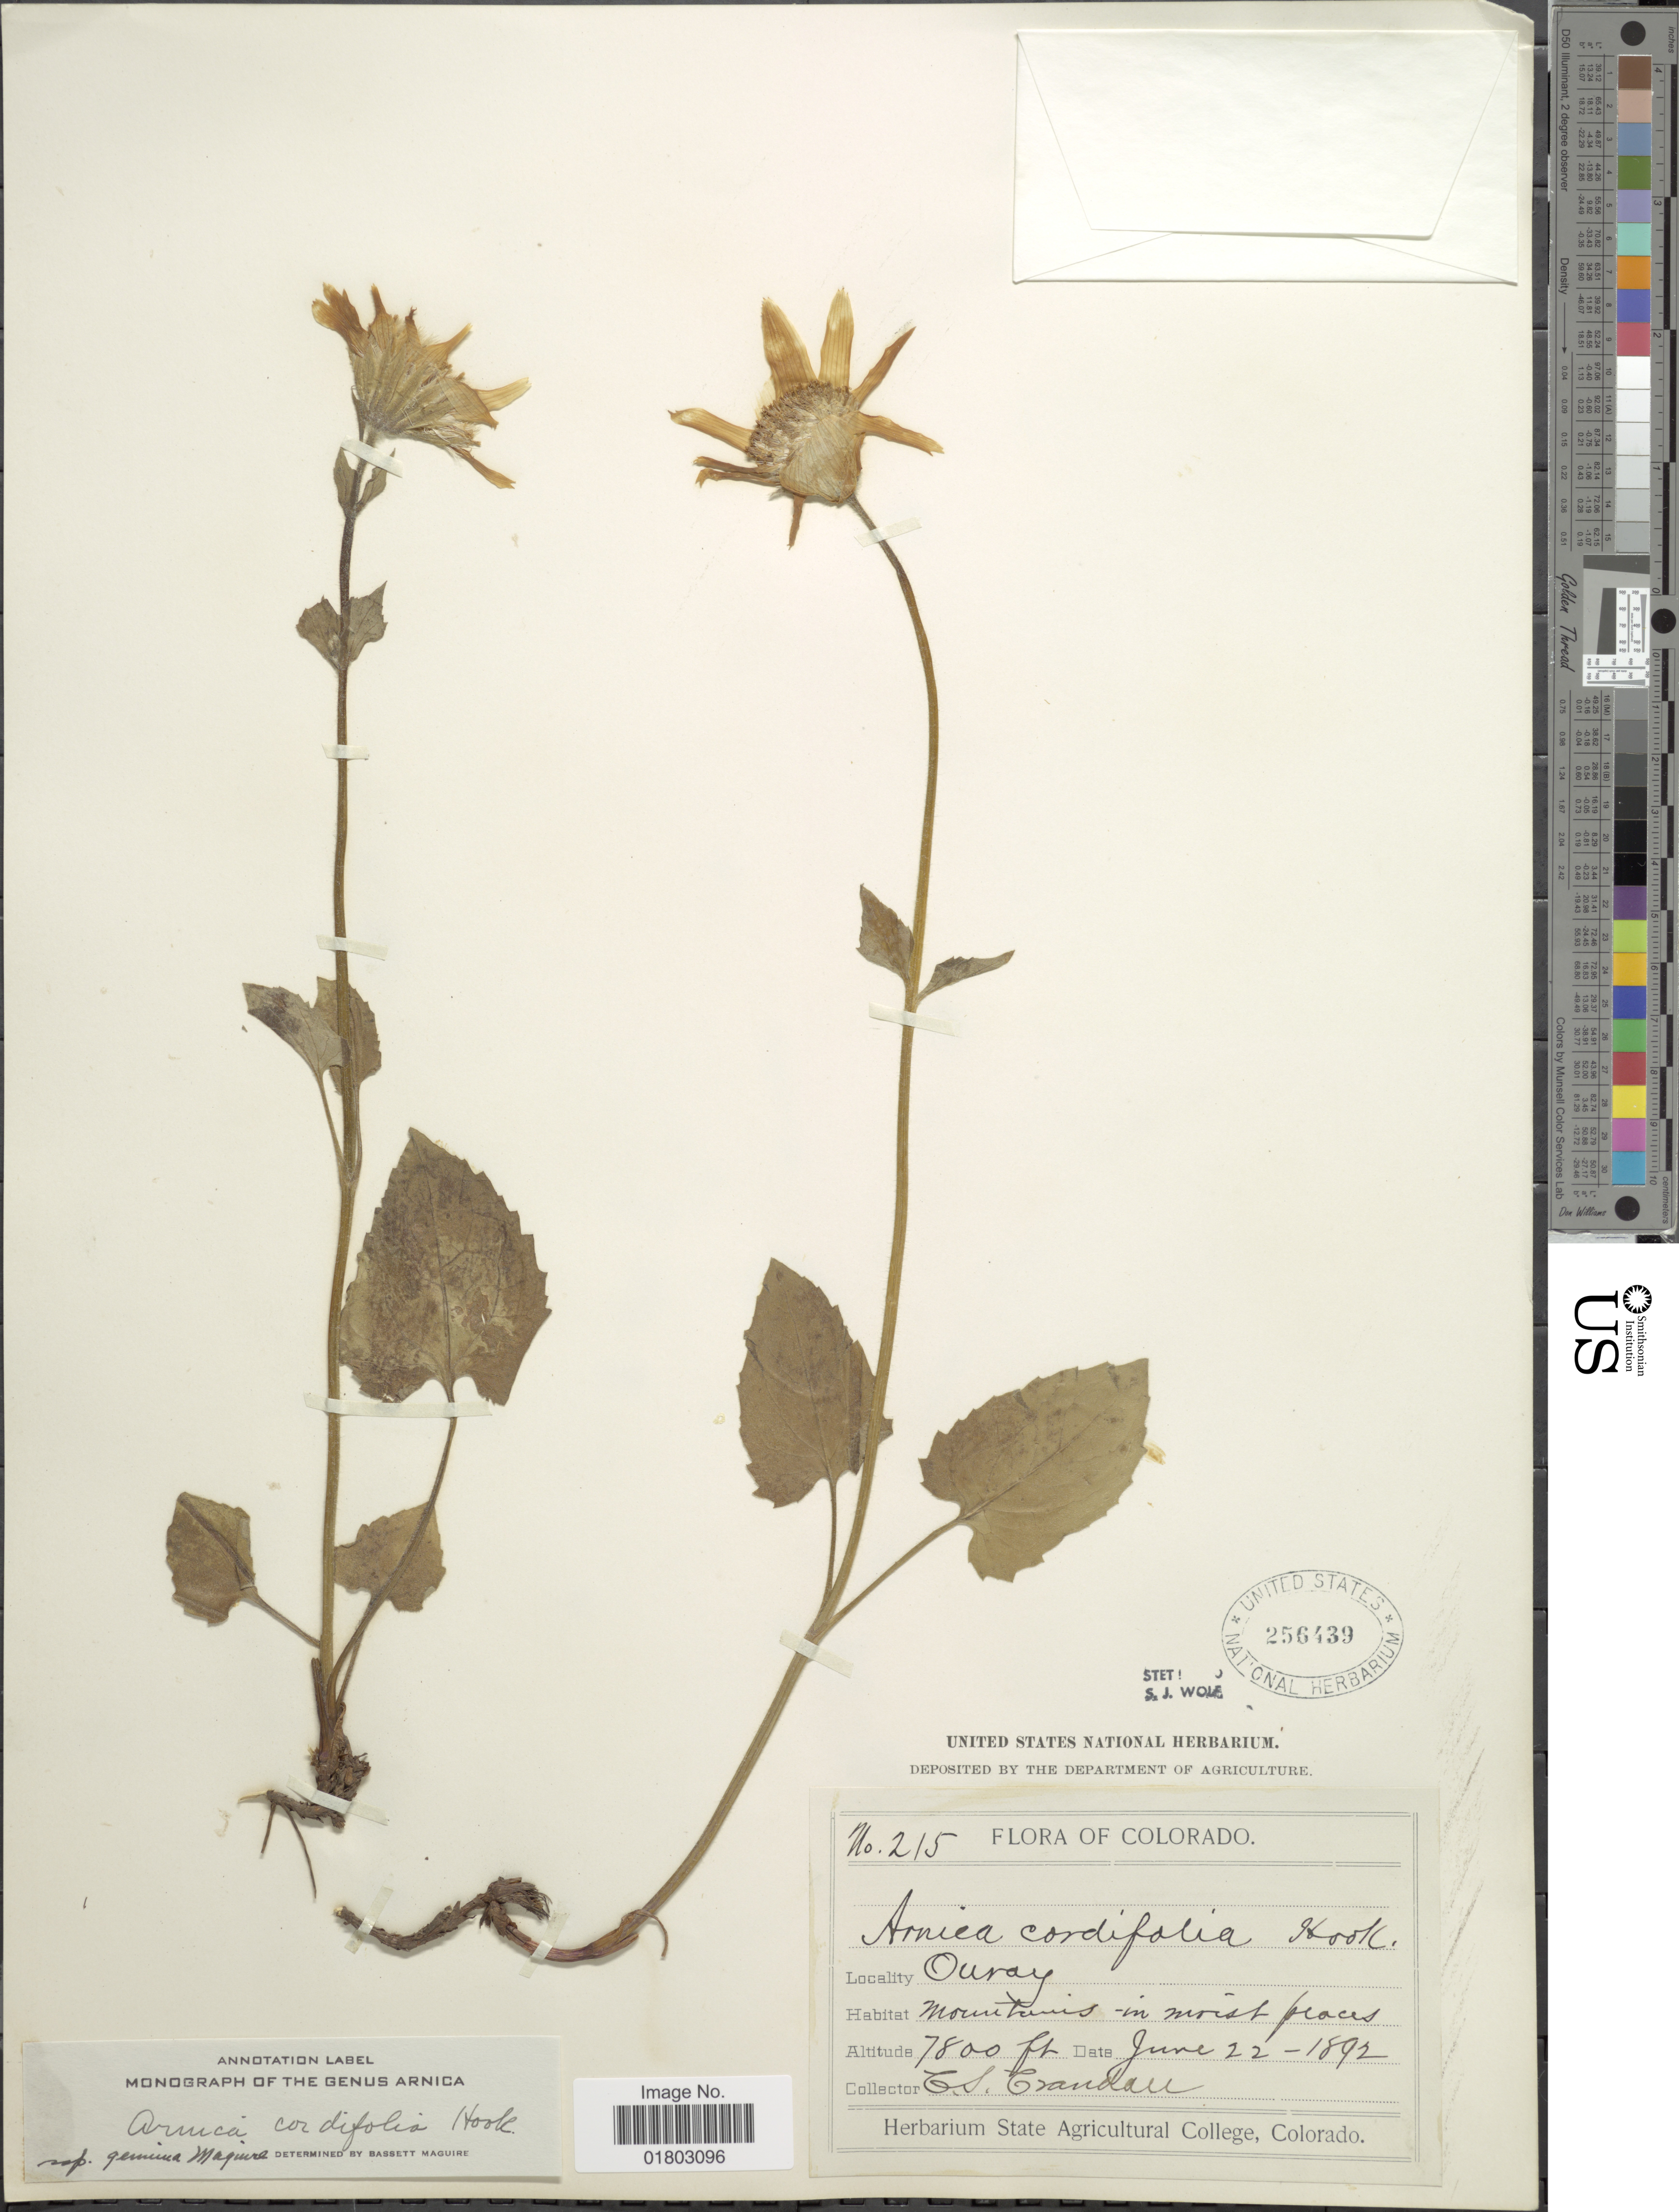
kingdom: Plantae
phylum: Tracheophyta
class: Magnoliopsida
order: Asterales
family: Asteraceae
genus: Arnica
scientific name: Arnica cordifolia subsp. genuina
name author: Maguire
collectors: C. Crandall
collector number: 215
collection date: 1892-06-22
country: United States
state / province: Colorado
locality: Ouray, mountains - in moist places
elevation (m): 2377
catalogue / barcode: US 256439